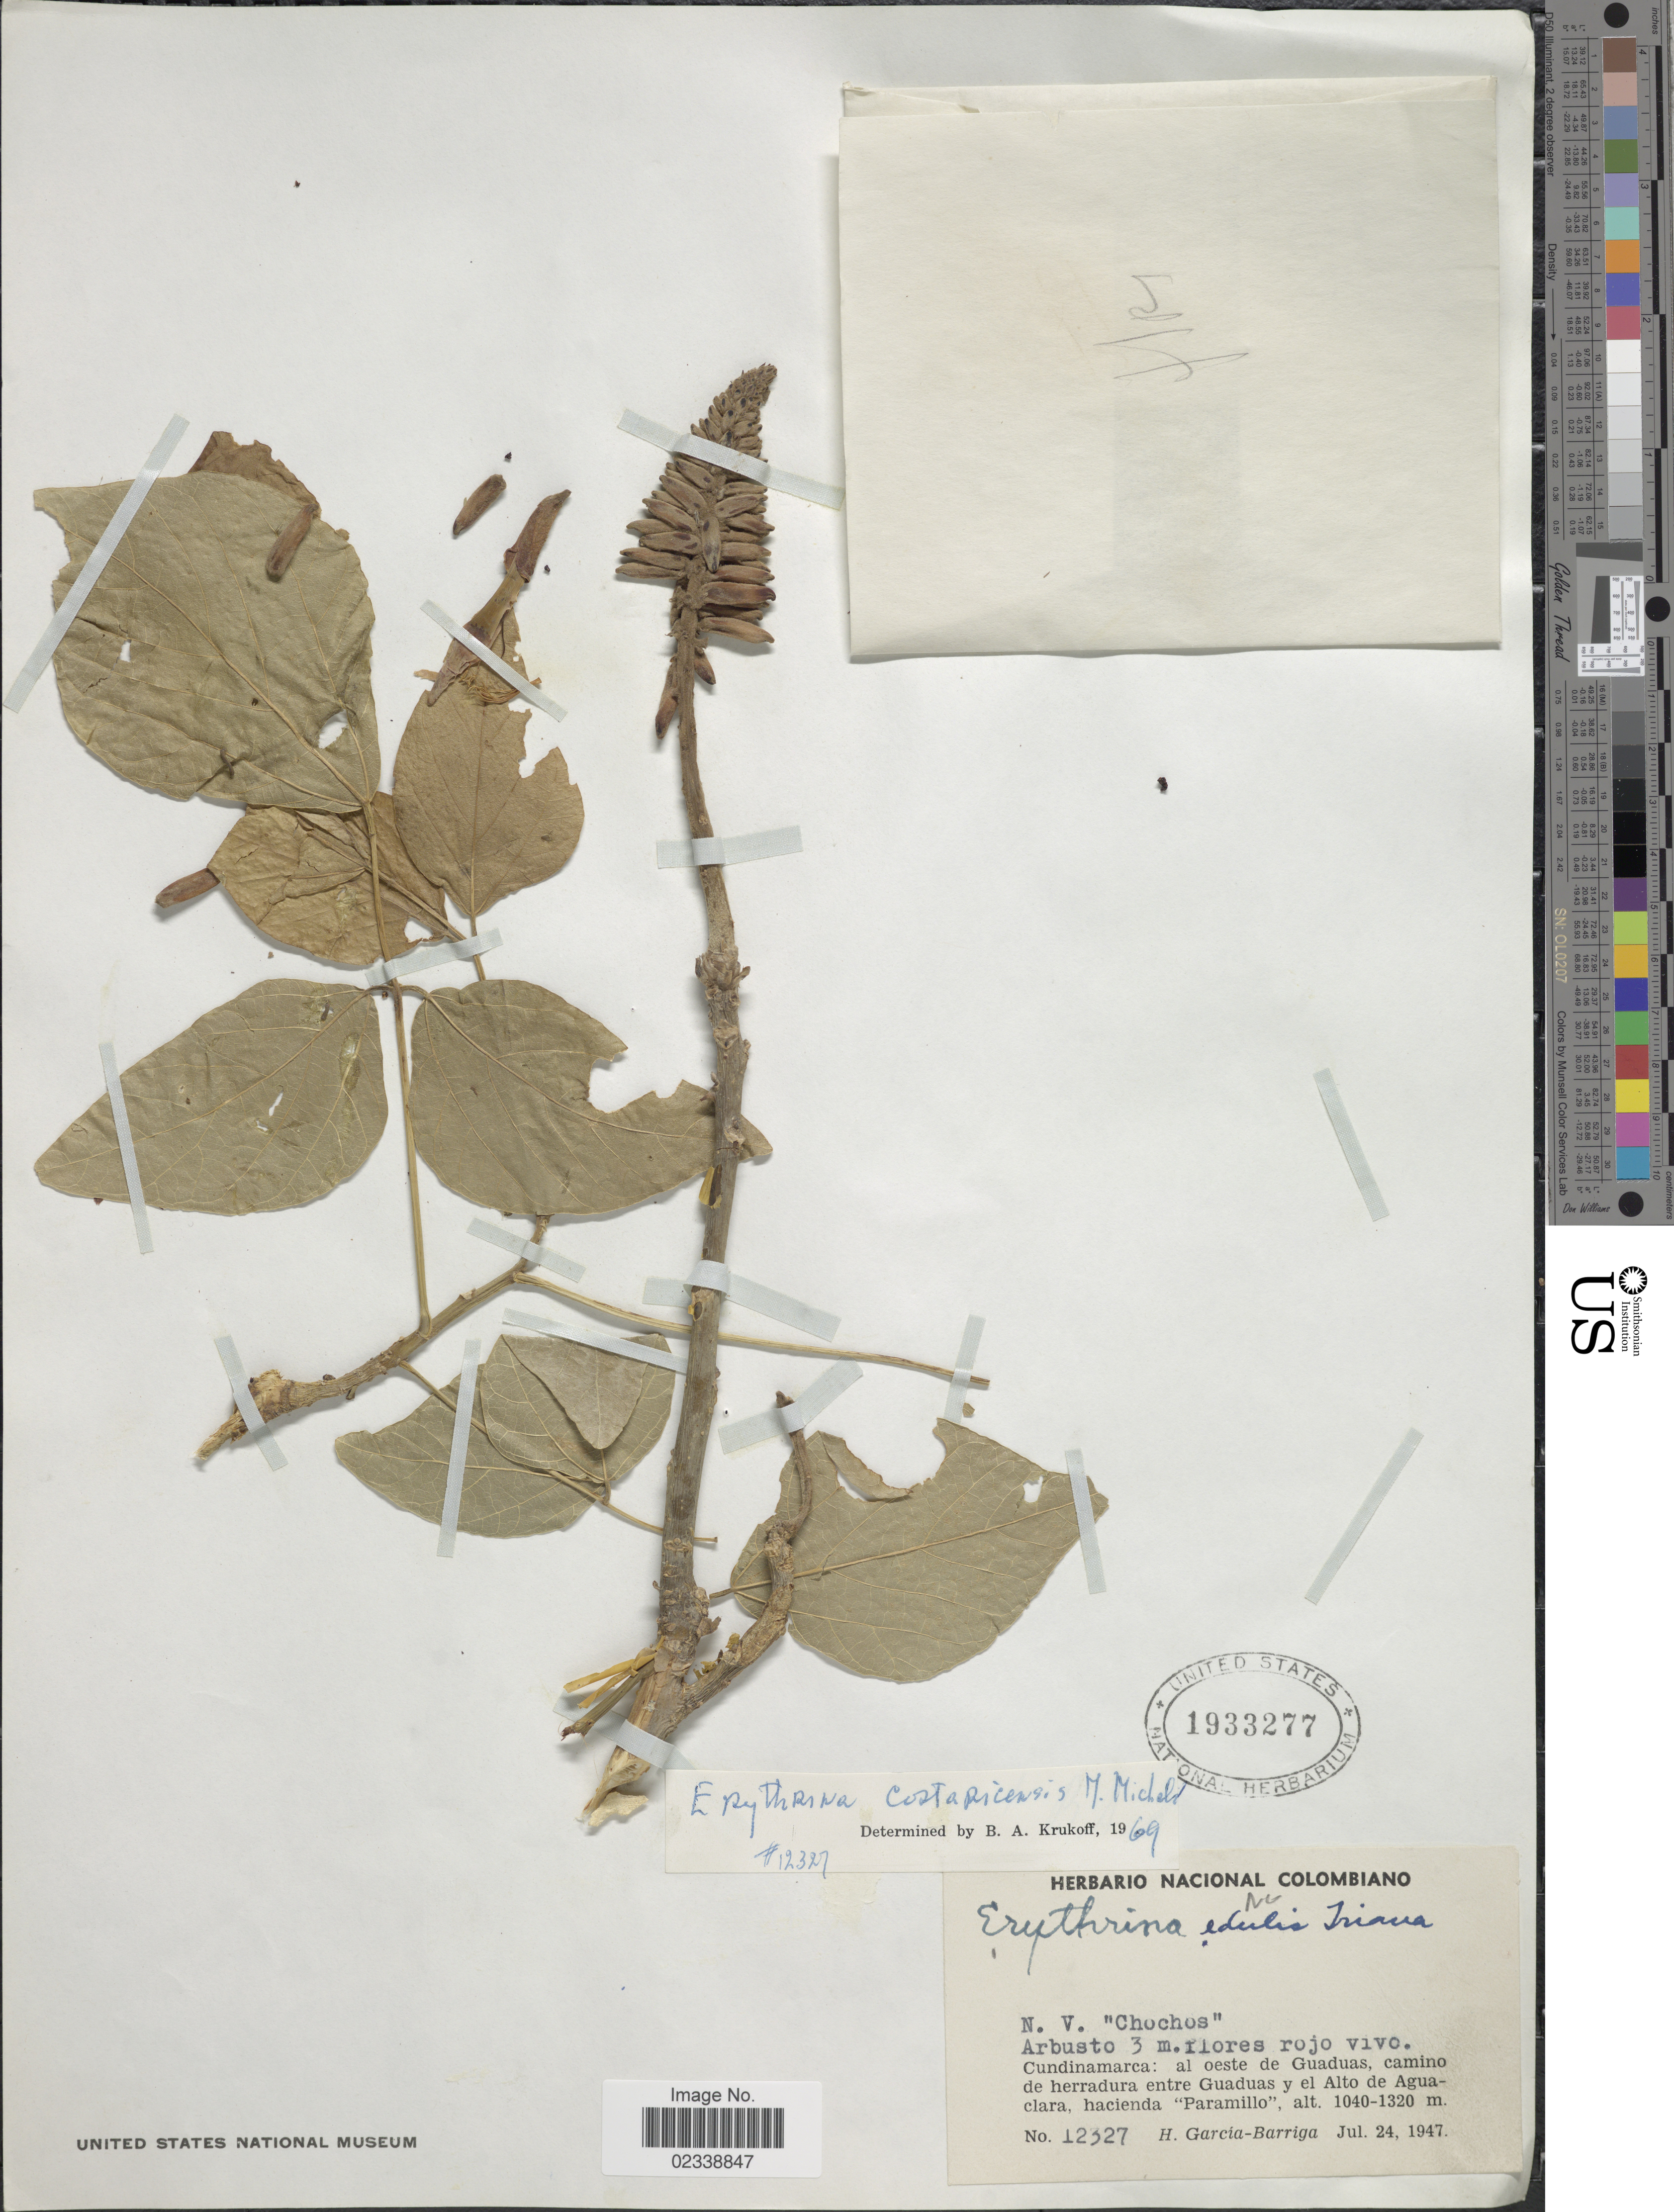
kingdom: Plantae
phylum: Tracheophyta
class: Magnoliopsida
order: Fabales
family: Fabaceae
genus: Erythrina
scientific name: Erythrina costaricensis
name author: Micheli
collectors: H. García Barriga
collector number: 12327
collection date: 1947-07-24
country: Colombia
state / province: Cundinamarca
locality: Al oeste de Guaduas, camino de herradura entre Guaduas y el Alto de Aguaclara, hacienda Paramillo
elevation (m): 1040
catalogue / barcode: US 1933277